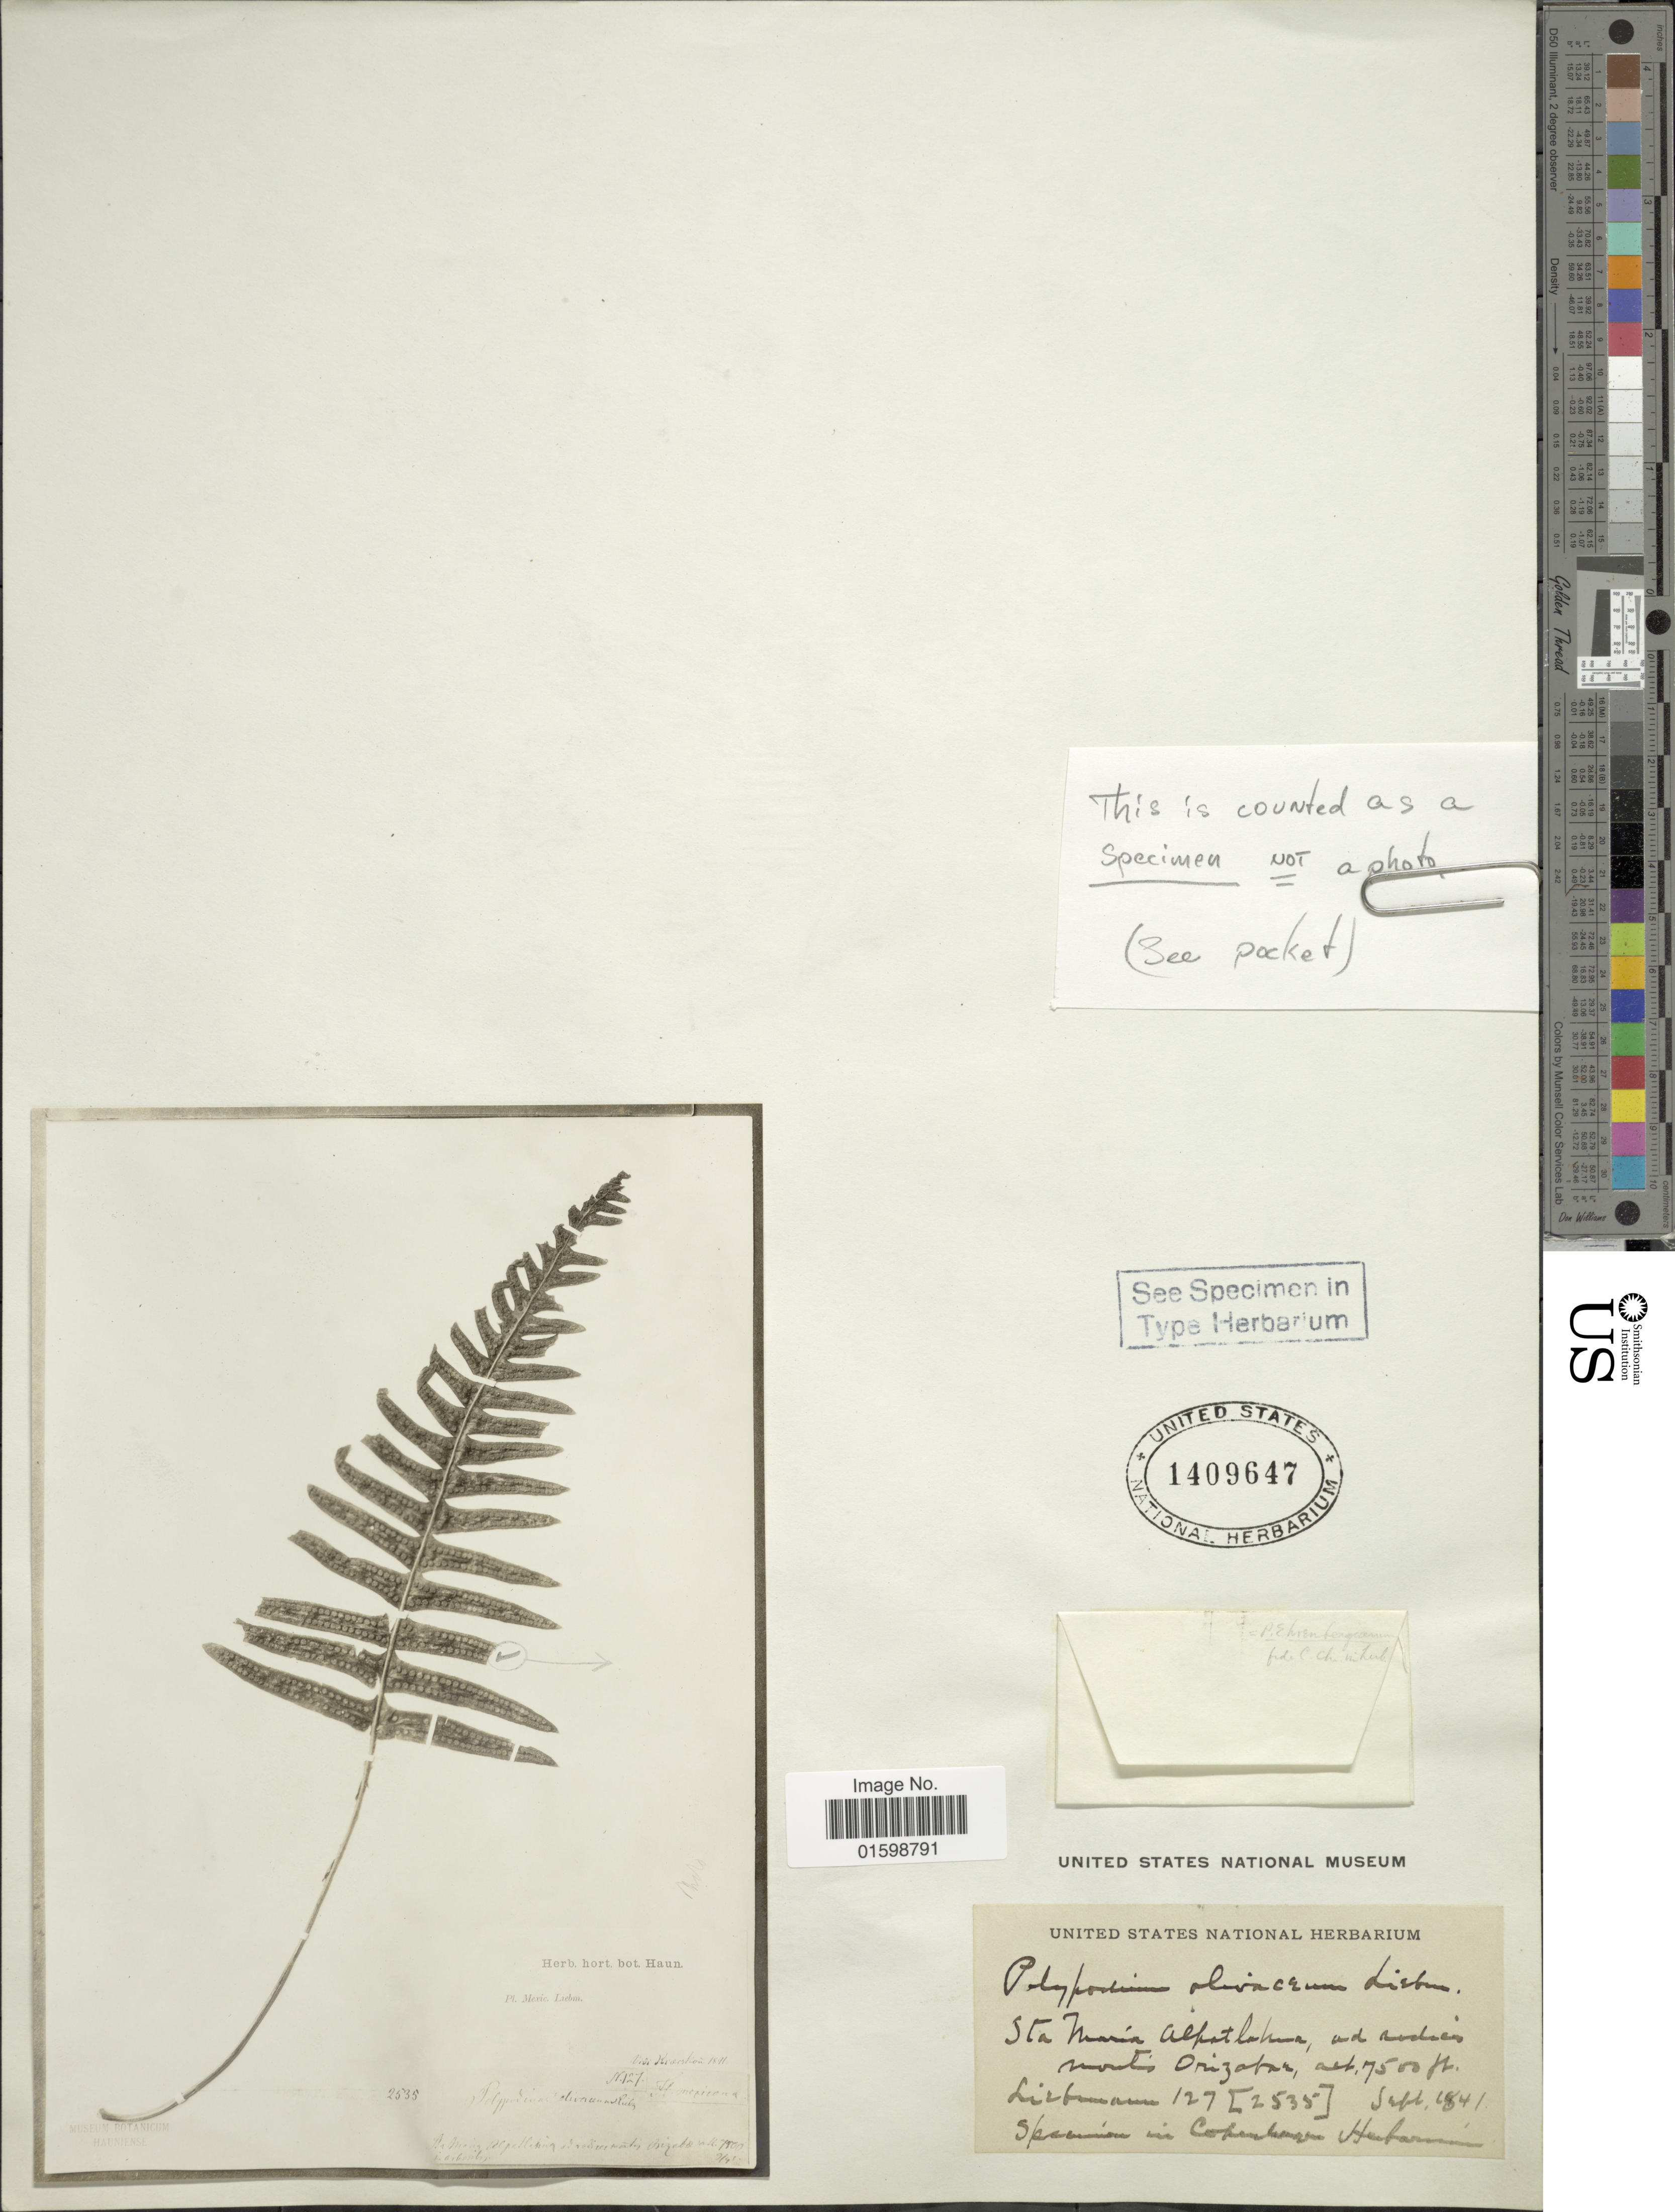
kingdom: Plantae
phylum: Tracheophyta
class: Polypodiopsida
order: Polypodiales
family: Polypodiaceae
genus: Pleopeltis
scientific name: Pleopeltis sp.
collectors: Liebmann, --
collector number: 127/2535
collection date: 1841-09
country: Mexico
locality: Sta. María Alpaltahua, ad radices montis Orizaba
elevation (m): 2286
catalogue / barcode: US 1409647